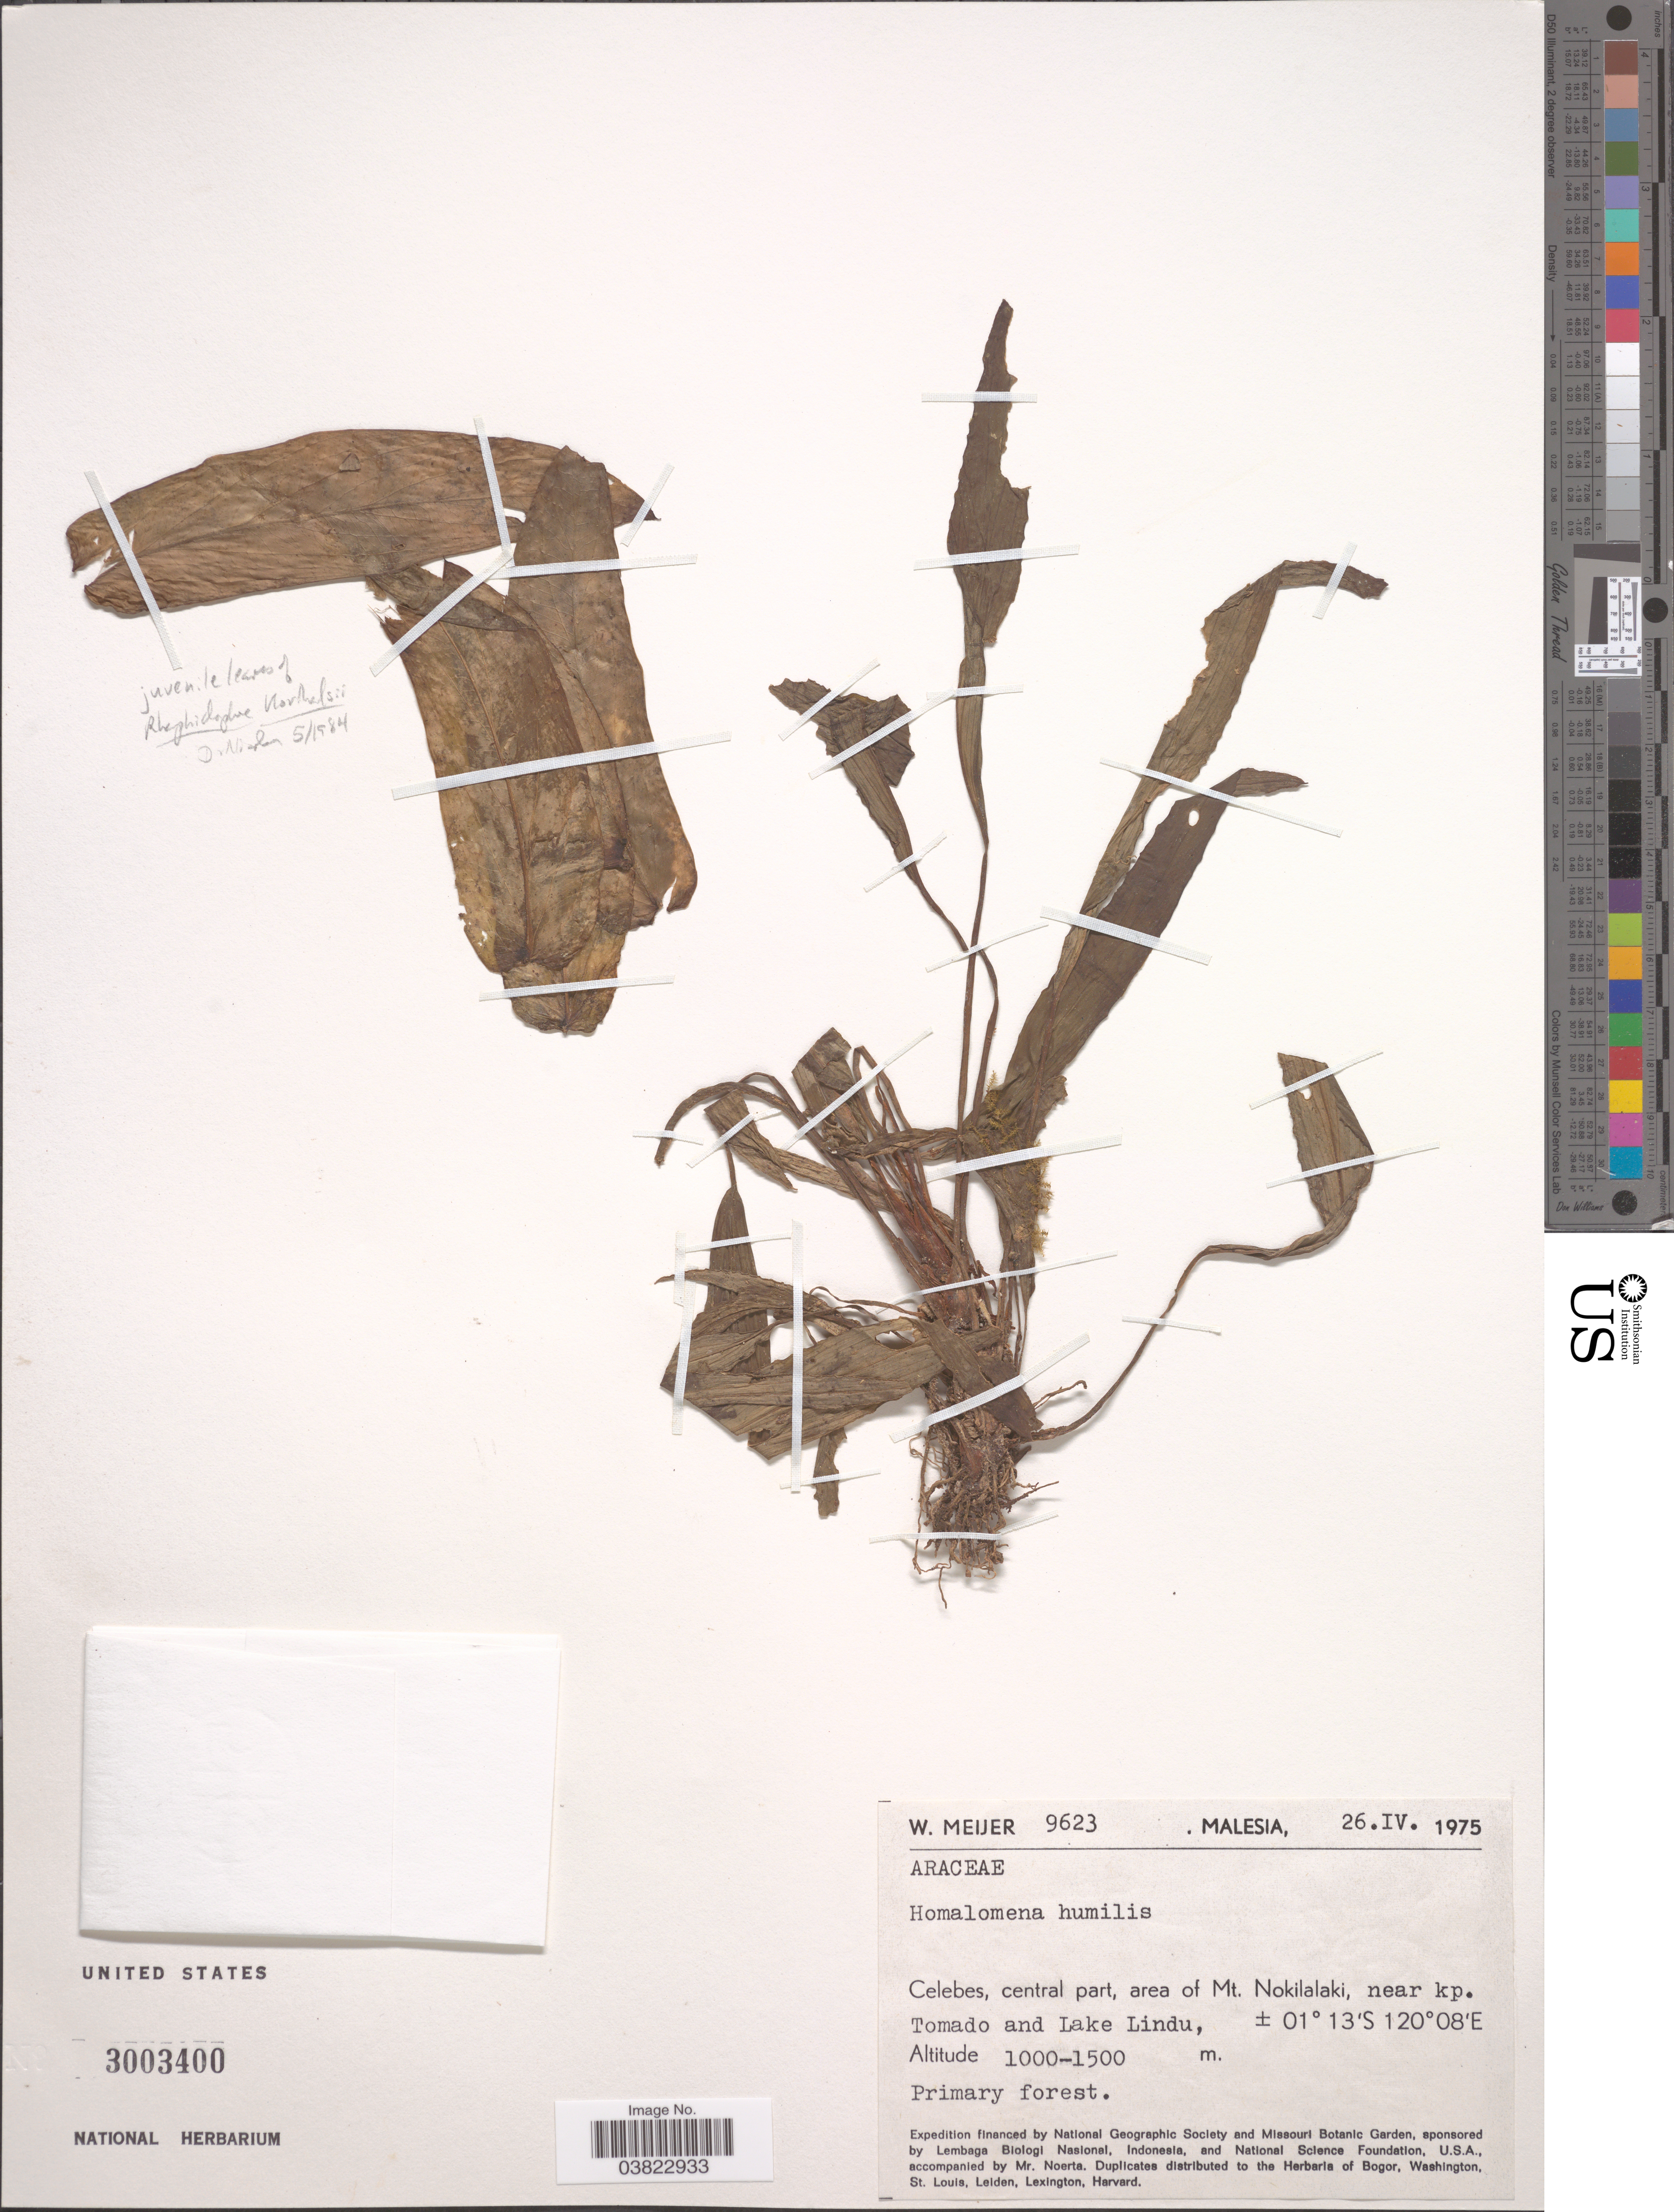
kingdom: Plantae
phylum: Tracheophyta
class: Liliopsida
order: Alismatales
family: Araceae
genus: Homalomena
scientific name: Homalomena humilis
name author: (Jack) Hook. f.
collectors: W. Meijer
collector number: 9623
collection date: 1975-04-26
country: Malaysia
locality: Malesia. Celebes, central part, area of Mt. Nokilalaki, near kp. Tomado and Lake Lindu.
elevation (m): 1000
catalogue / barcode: US 3003400